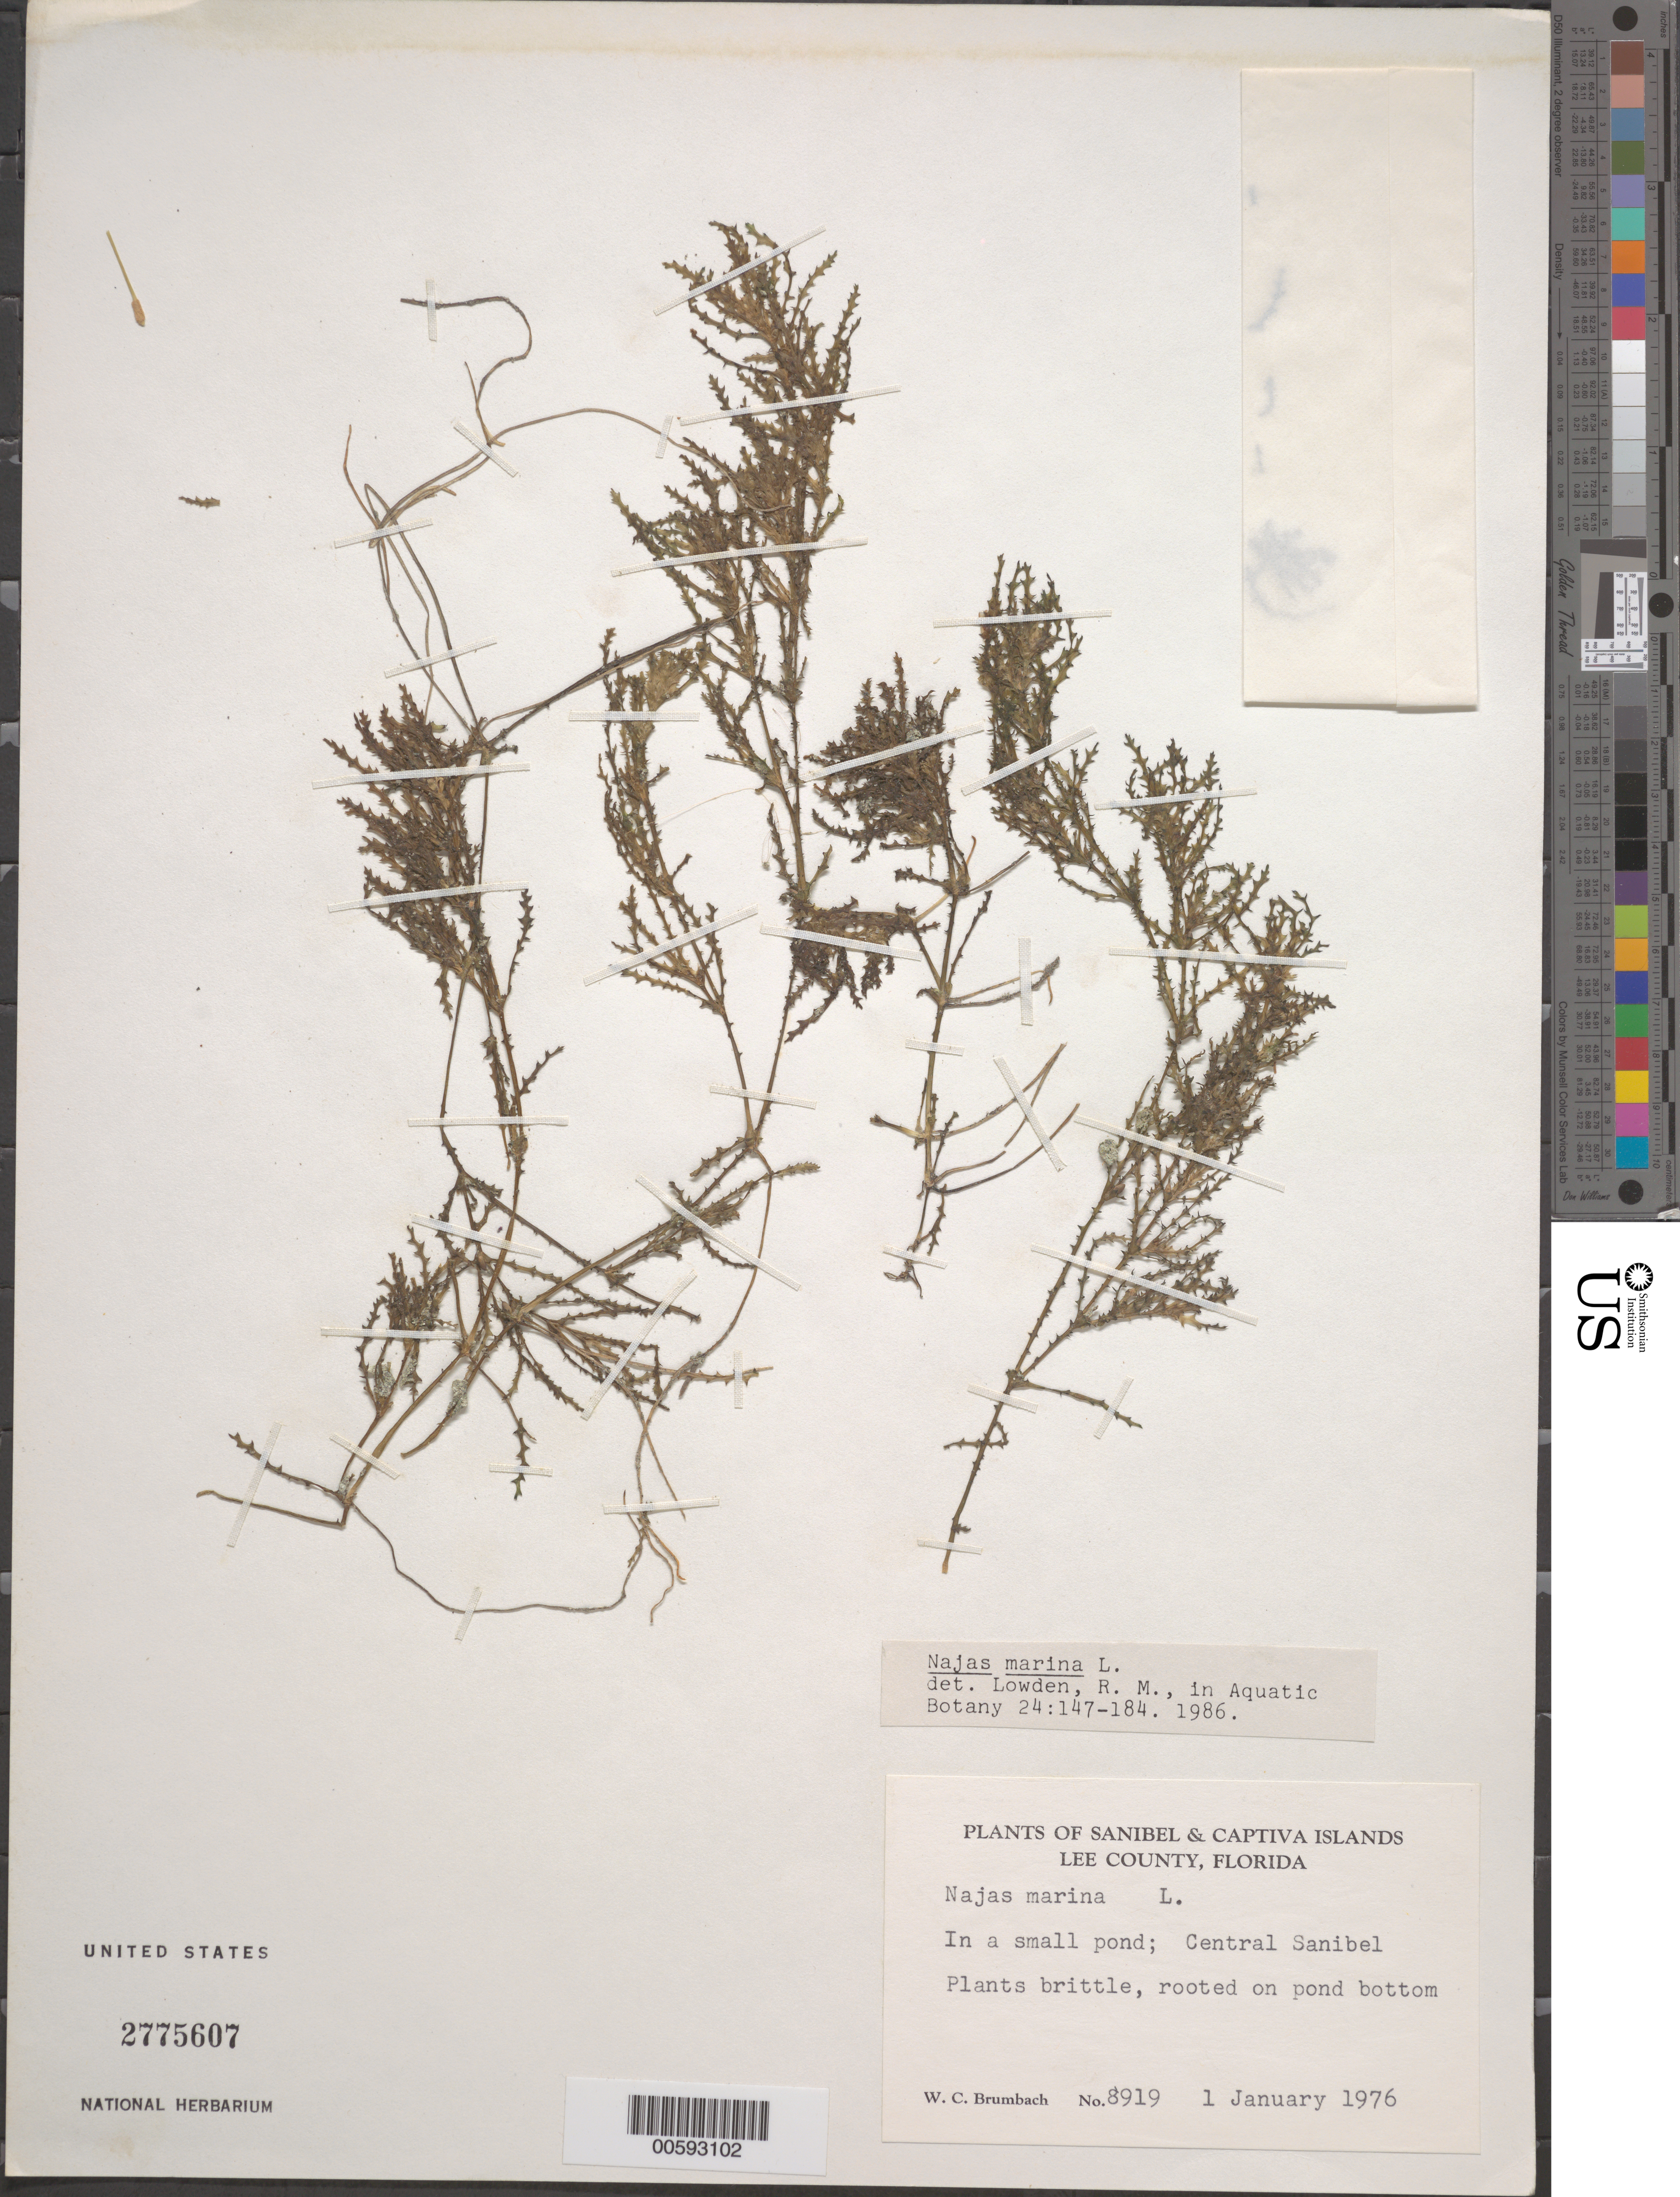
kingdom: Plantae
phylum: Tracheophyta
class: Liliopsida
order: Alismatales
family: Hydrocharitaceae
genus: Najas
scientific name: Najas marina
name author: L.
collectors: W. C. Brumbach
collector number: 8919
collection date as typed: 01 Jan 1976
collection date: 1976-01-01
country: United States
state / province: Florida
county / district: Lee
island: Sanibel Island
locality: Sanibel Island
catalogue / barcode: US 2775607